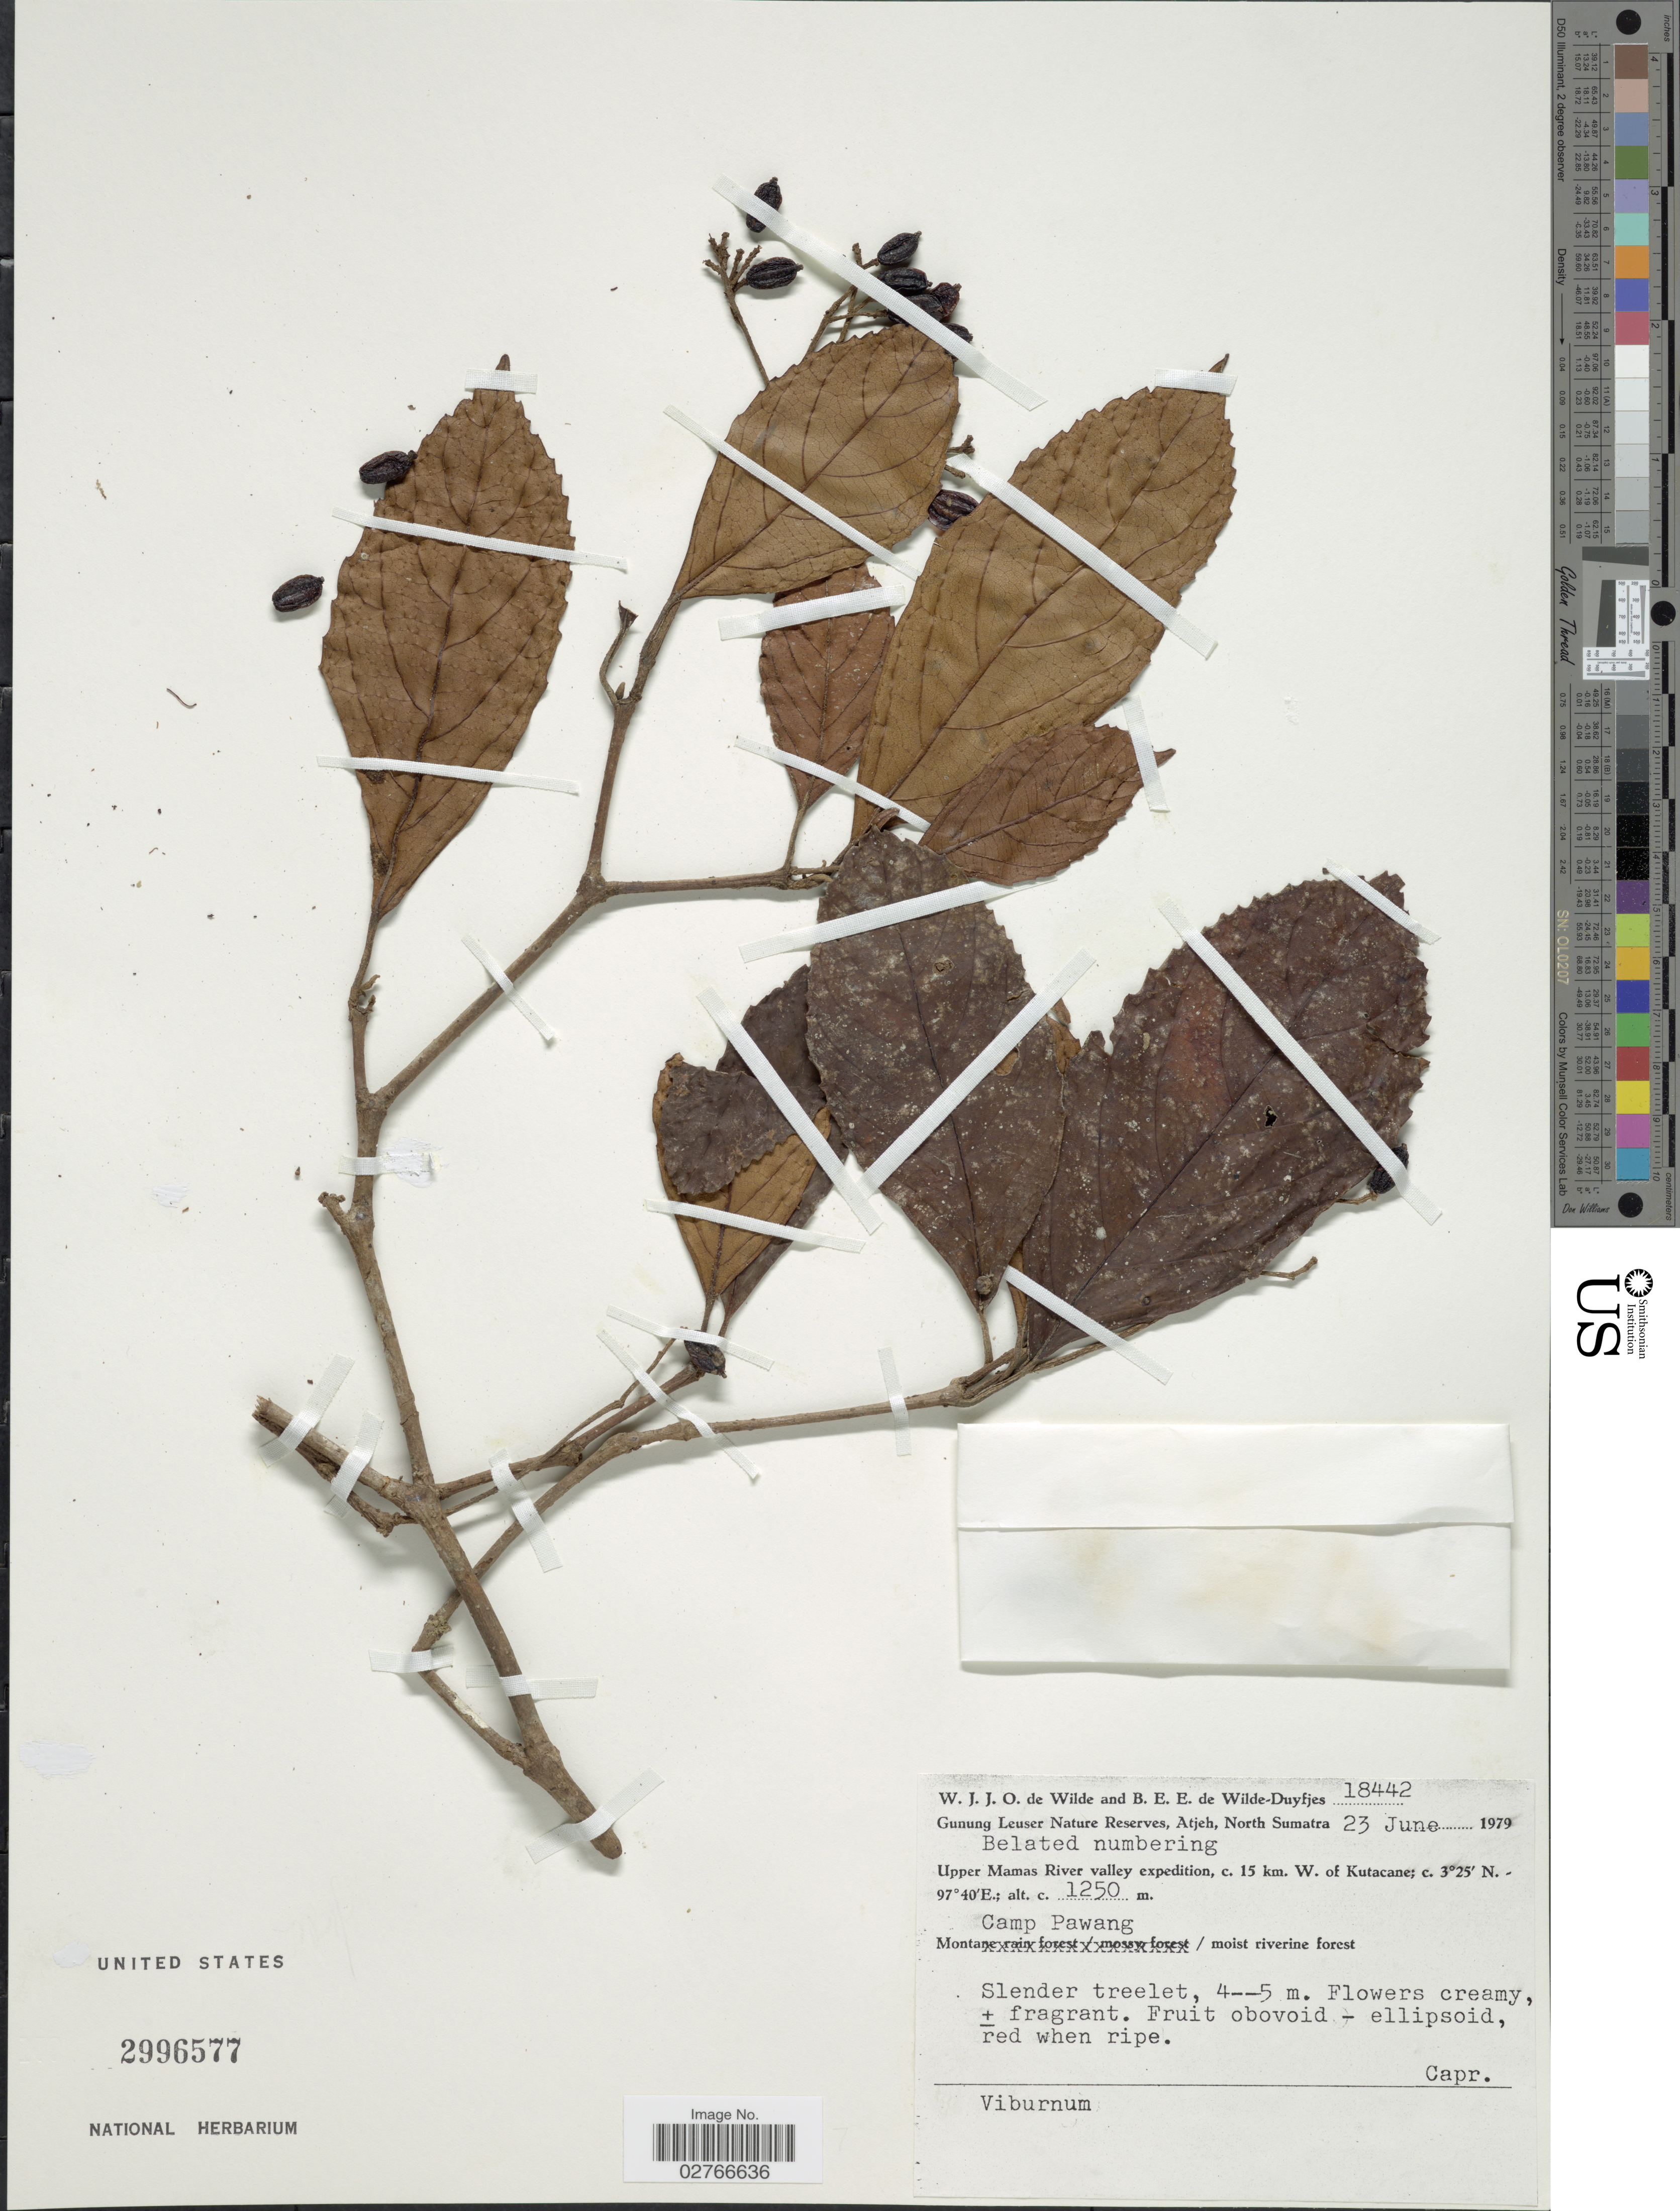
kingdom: Plantae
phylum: Tracheophyta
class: Magnoliopsida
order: Dipsacales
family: Viburnaceae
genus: Viburnum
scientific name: Viburnum sp.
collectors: W. J. de Wilde & B. E. de Wilde-Duyfjes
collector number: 18442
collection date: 1979-06-23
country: Indonesia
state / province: Sumatra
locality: Gunung Leuser Nature Reserves, Atjeh, North Sumatra. Upper Mamas River valley, c. 15 km. W. of Kutacane. Camp Pawang.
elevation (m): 1250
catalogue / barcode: US 2996577